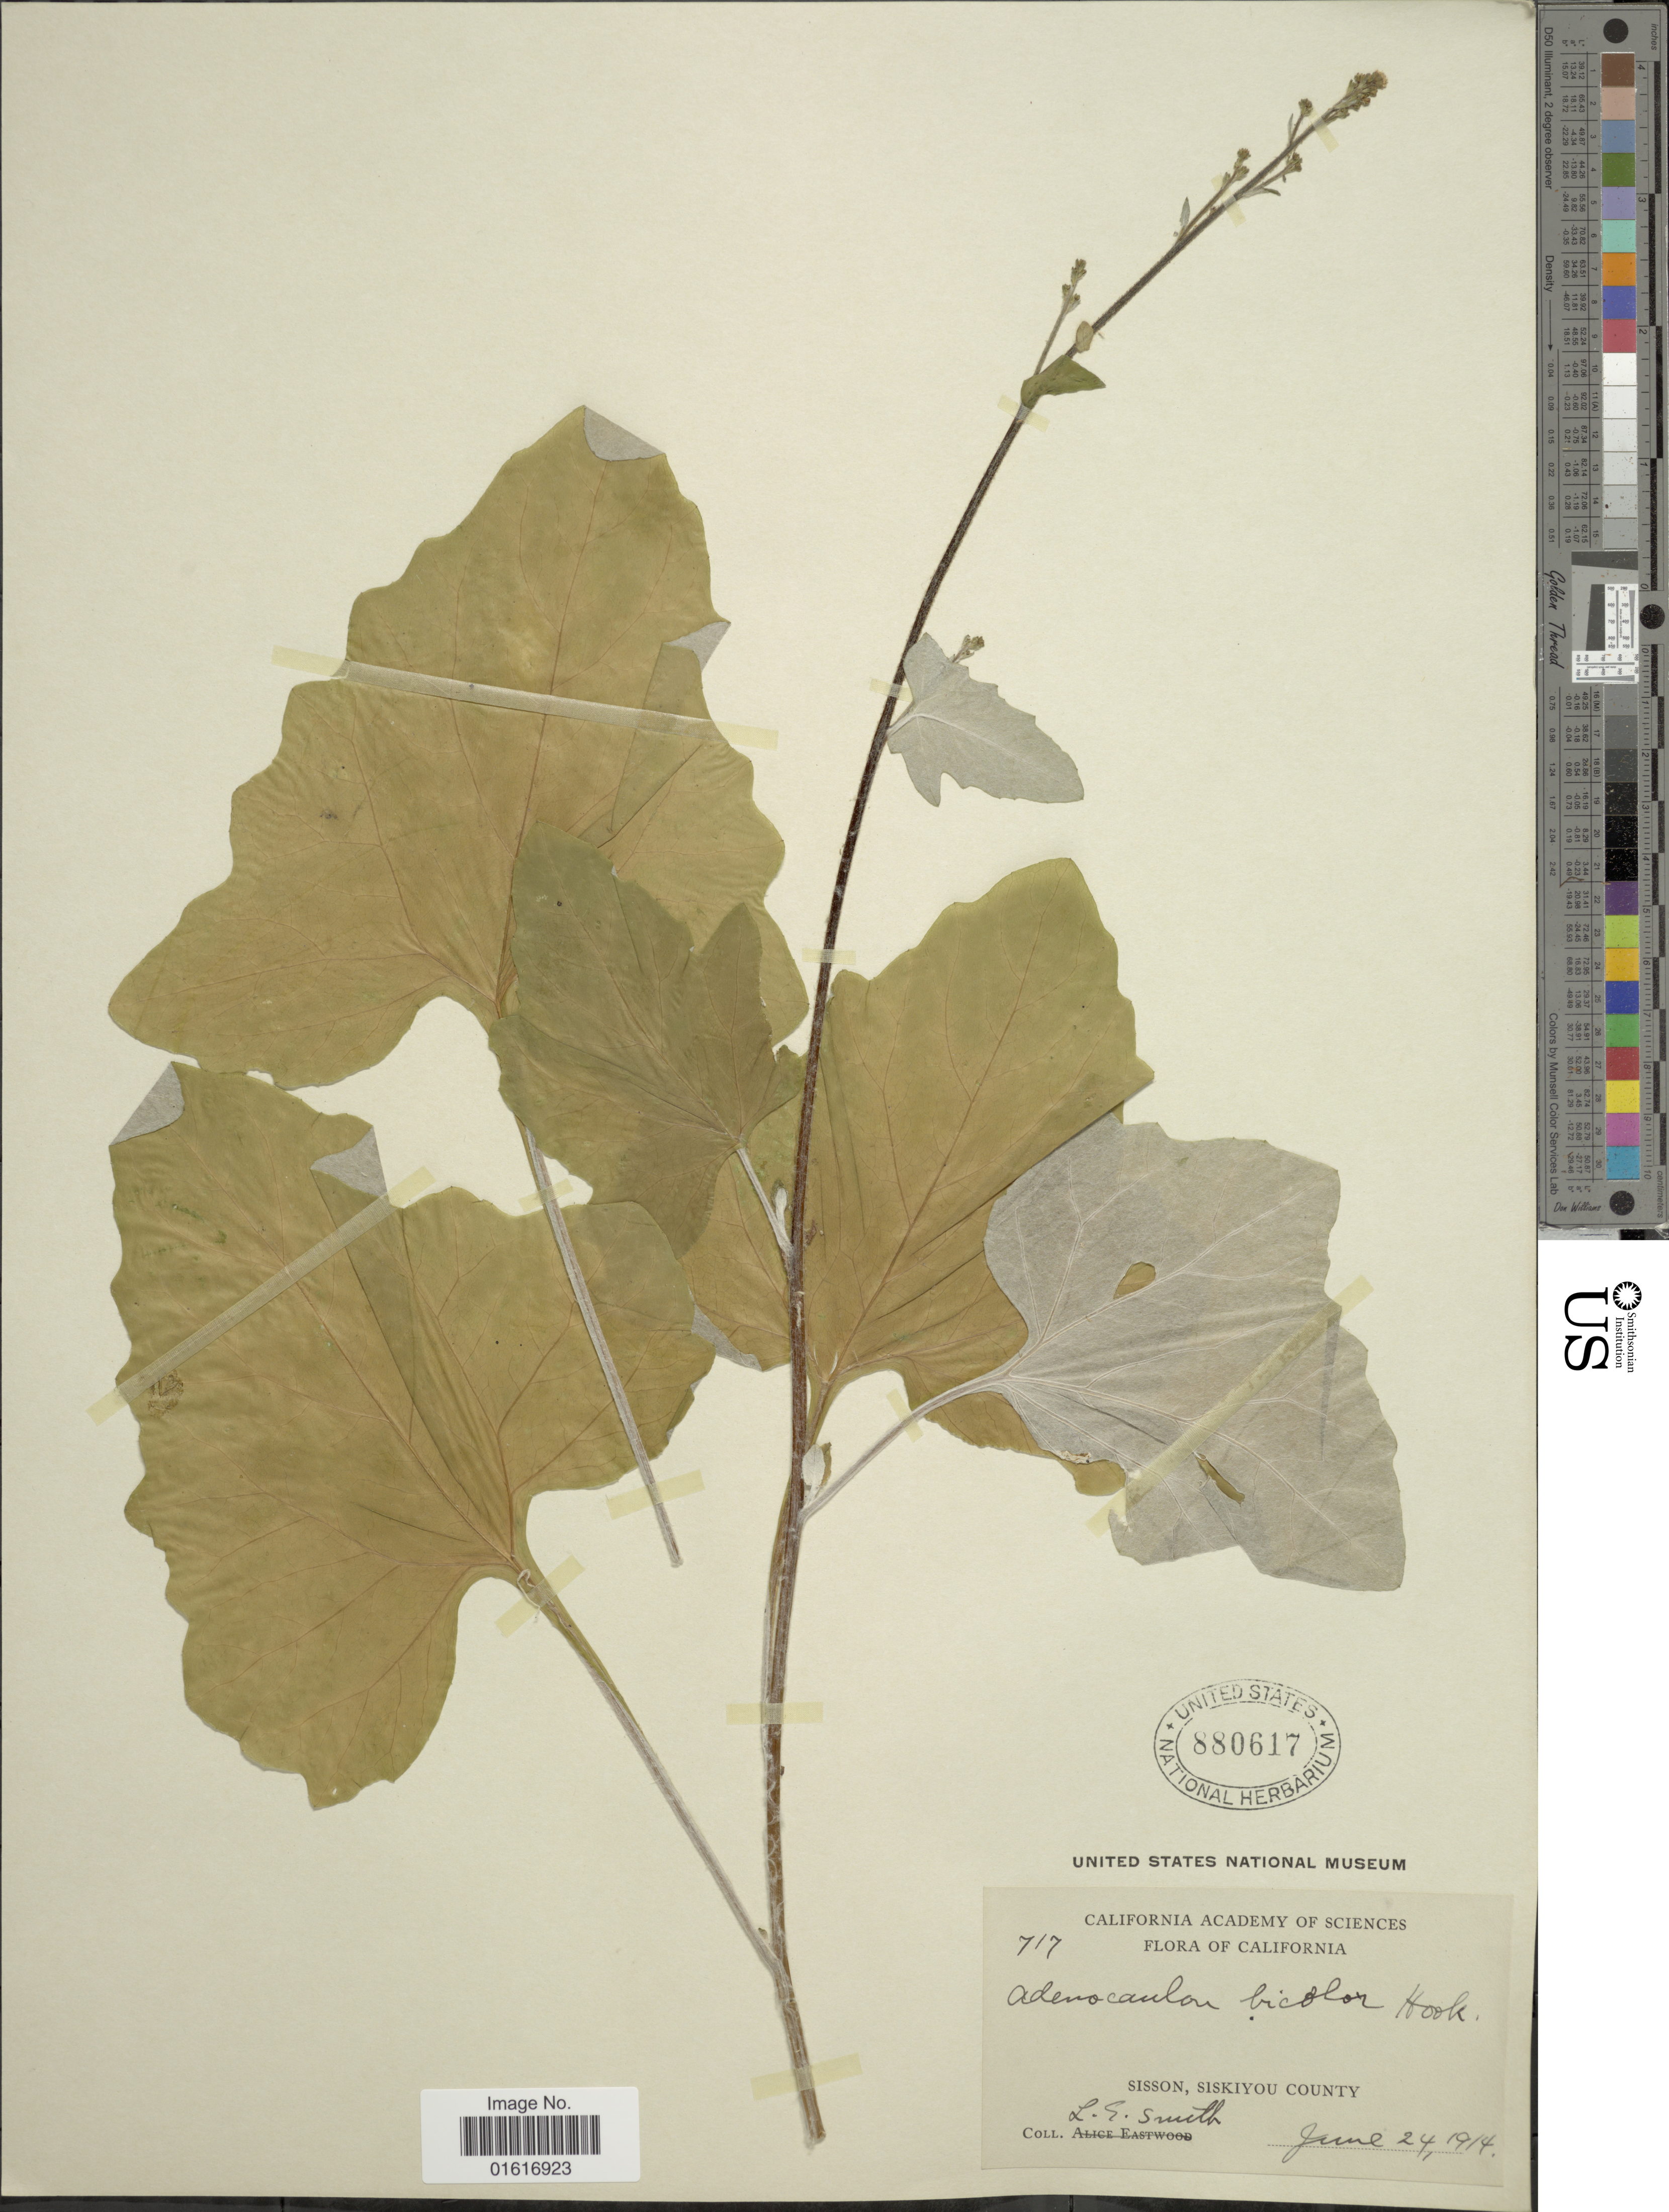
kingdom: Plantae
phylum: Tracheophyta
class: Magnoliopsida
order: Asterales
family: Asteraceae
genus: Adenocaulon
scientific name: Adenocaulon bicolor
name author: Hook.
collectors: L. E. Smith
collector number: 717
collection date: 1914-06-24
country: United States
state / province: California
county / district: Siskiyou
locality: Sissin, Siskiyou County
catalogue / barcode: US 880617